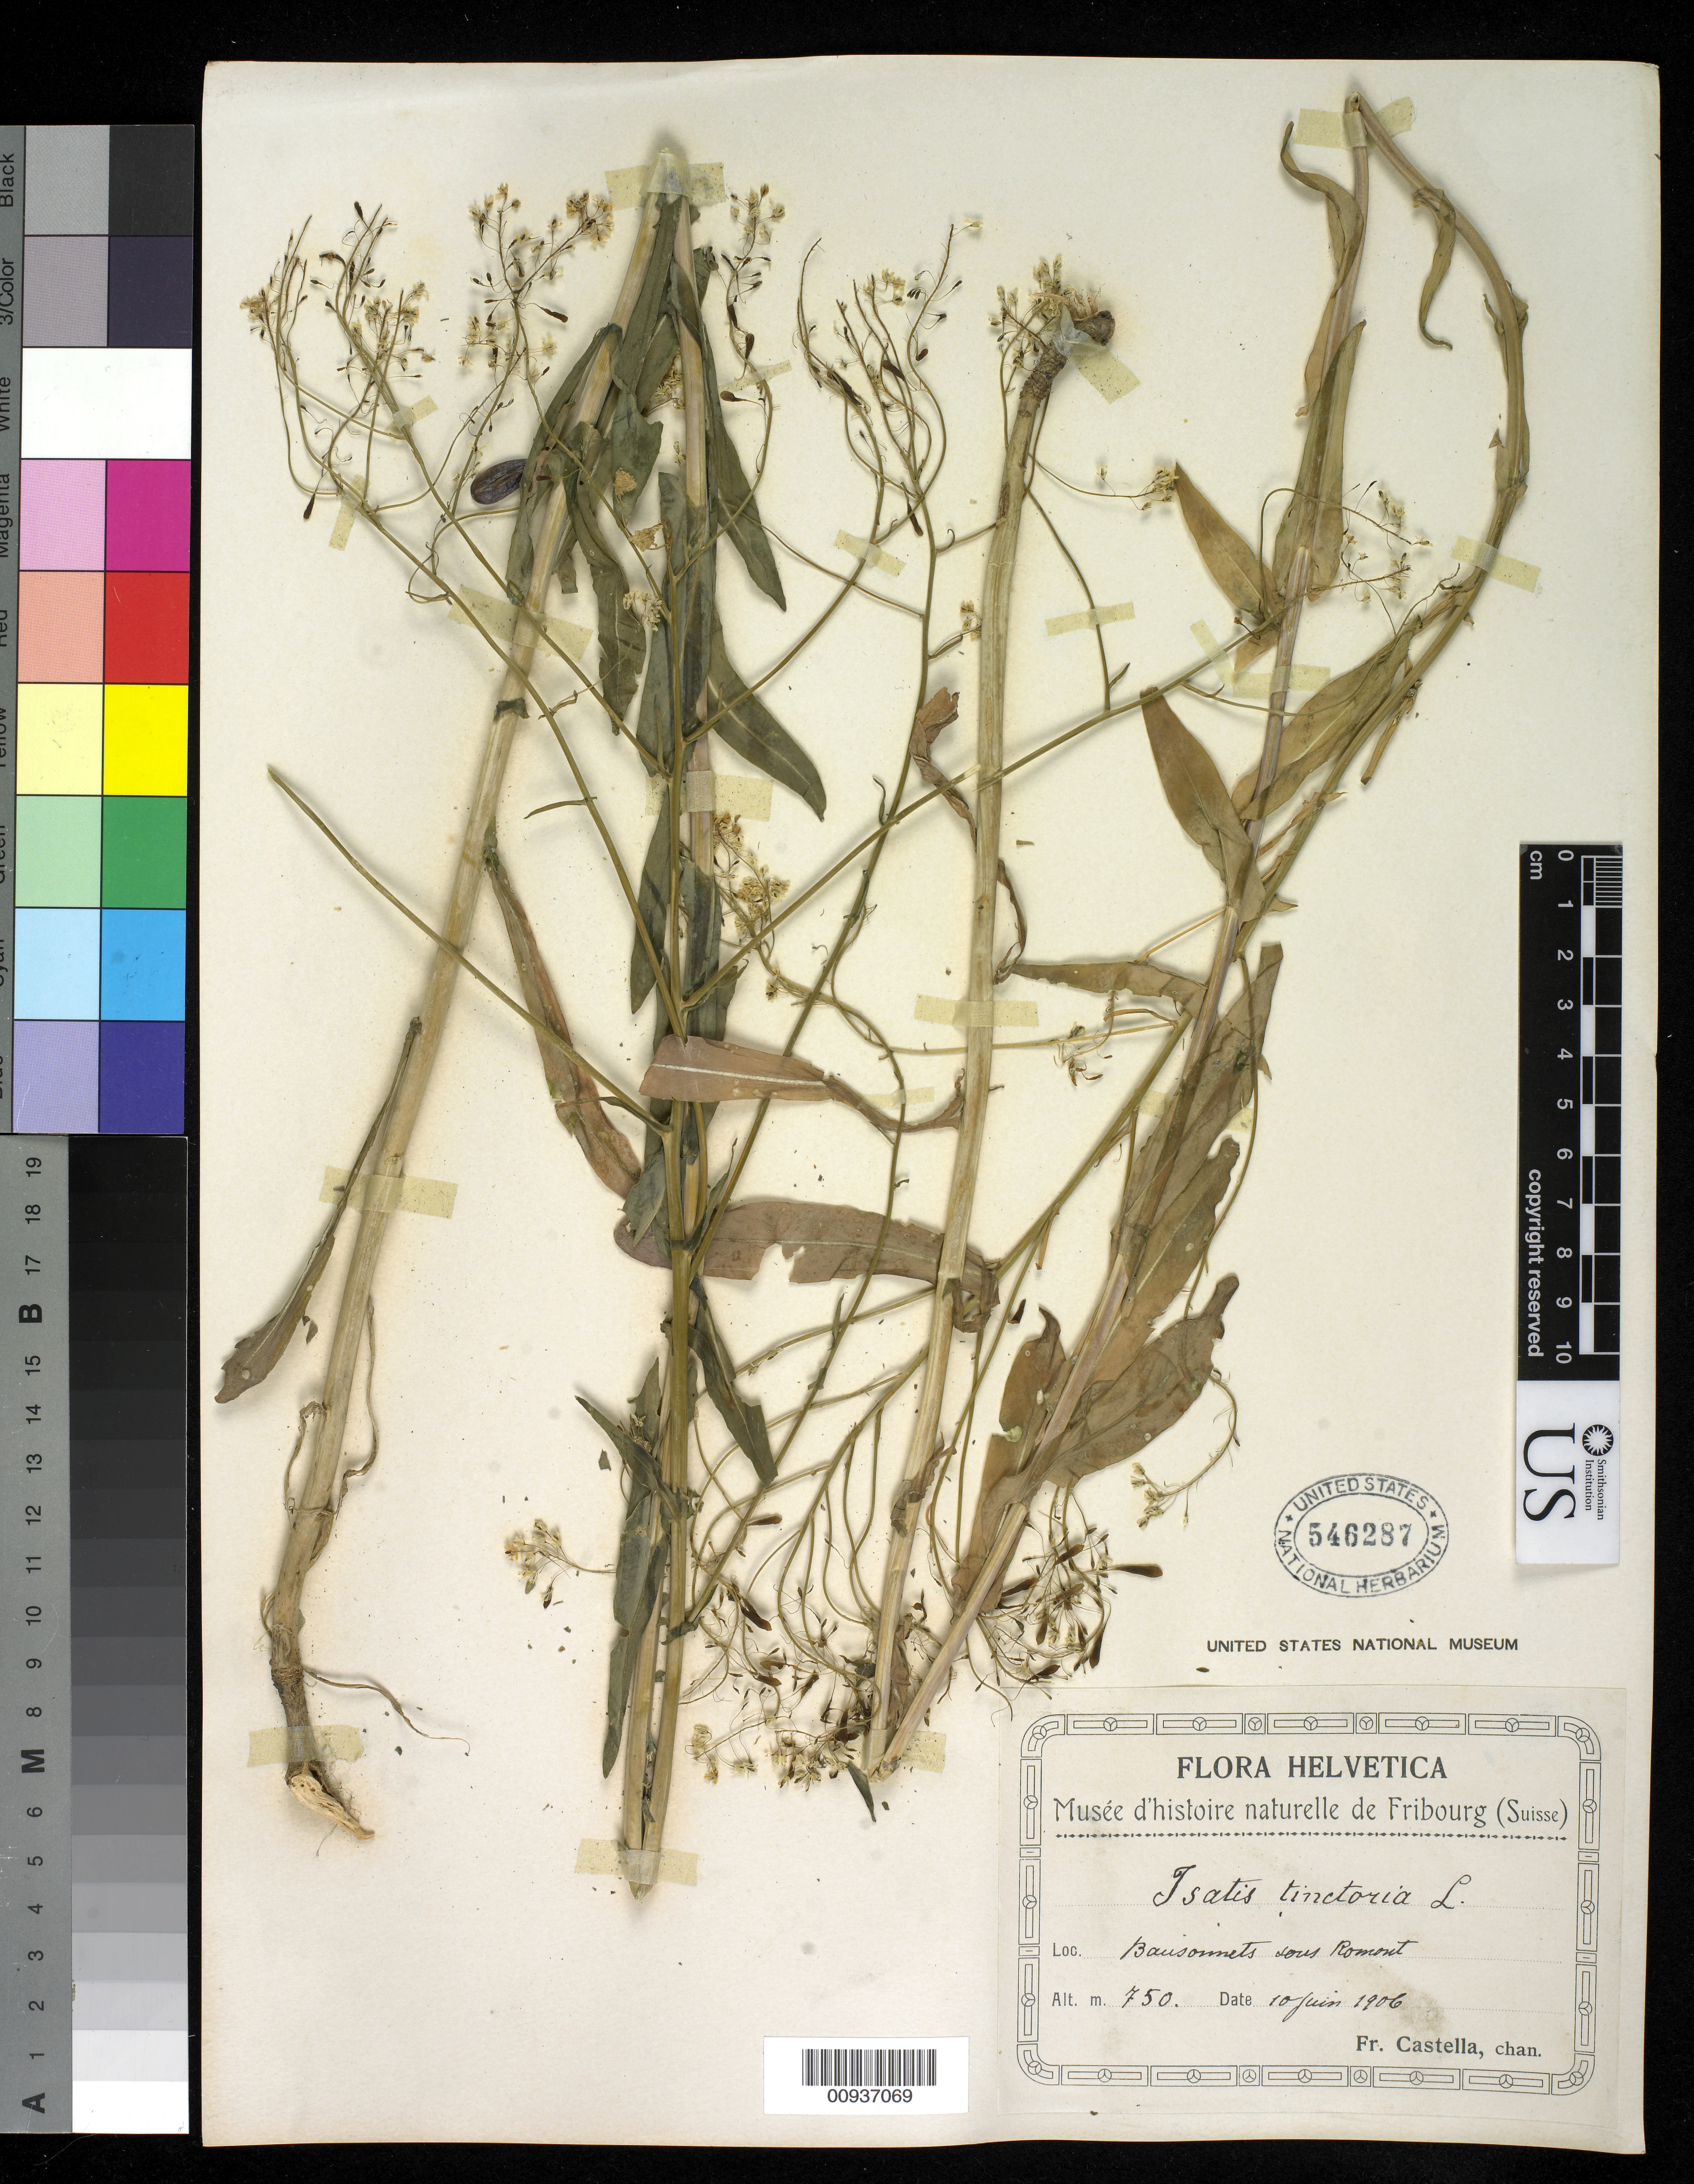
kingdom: Plantae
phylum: Tracheophyta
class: Magnoliopsida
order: Brassicales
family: Brassicaceae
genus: Isatis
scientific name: Isatis tinctoria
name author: L.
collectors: C. Copineau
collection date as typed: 13 Jun 1893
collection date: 1893-06-13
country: France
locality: Carriere crayeuse de St. Maurice a Amiens (Somme)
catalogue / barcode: US 250502